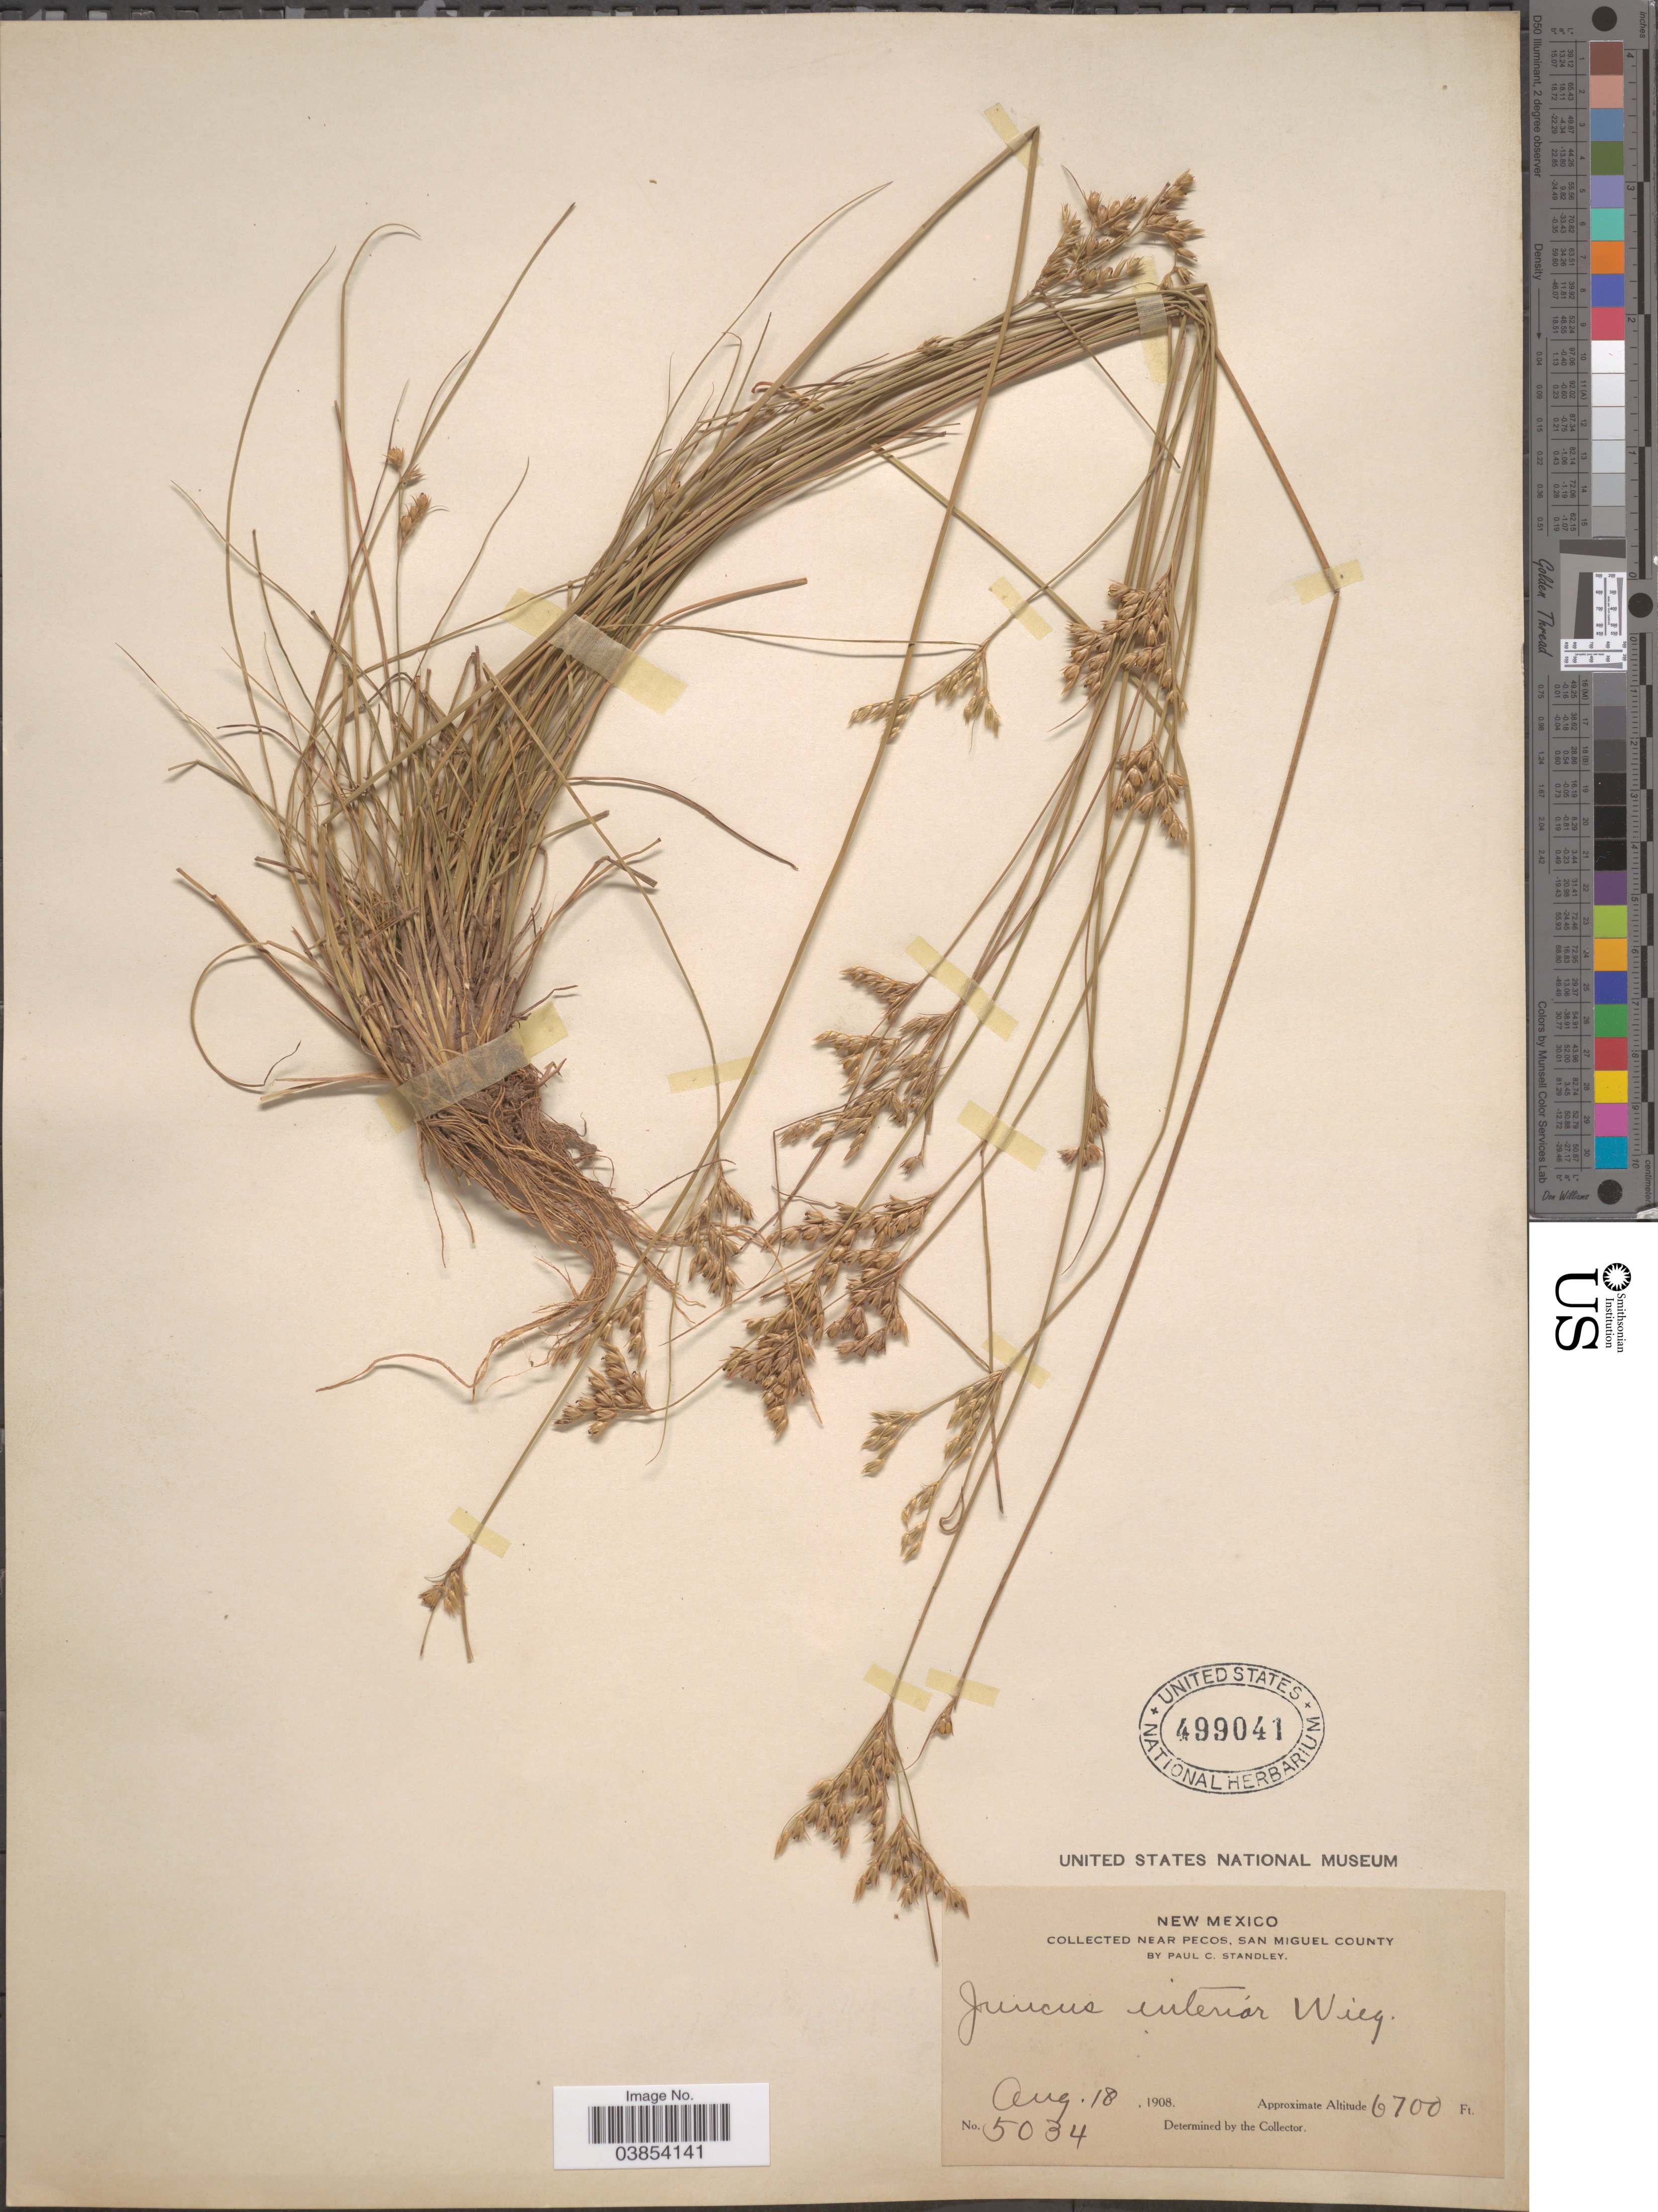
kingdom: Plantae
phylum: Tracheophyta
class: Liliopsida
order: Poales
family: Juncaceae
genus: Juncus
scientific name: Juncus interior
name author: Wiegand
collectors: P. C. Standley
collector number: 5034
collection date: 1908-08-18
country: United States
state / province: New Mexico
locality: Near Pecos, San Miguel County.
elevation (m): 2042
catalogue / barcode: US 499041